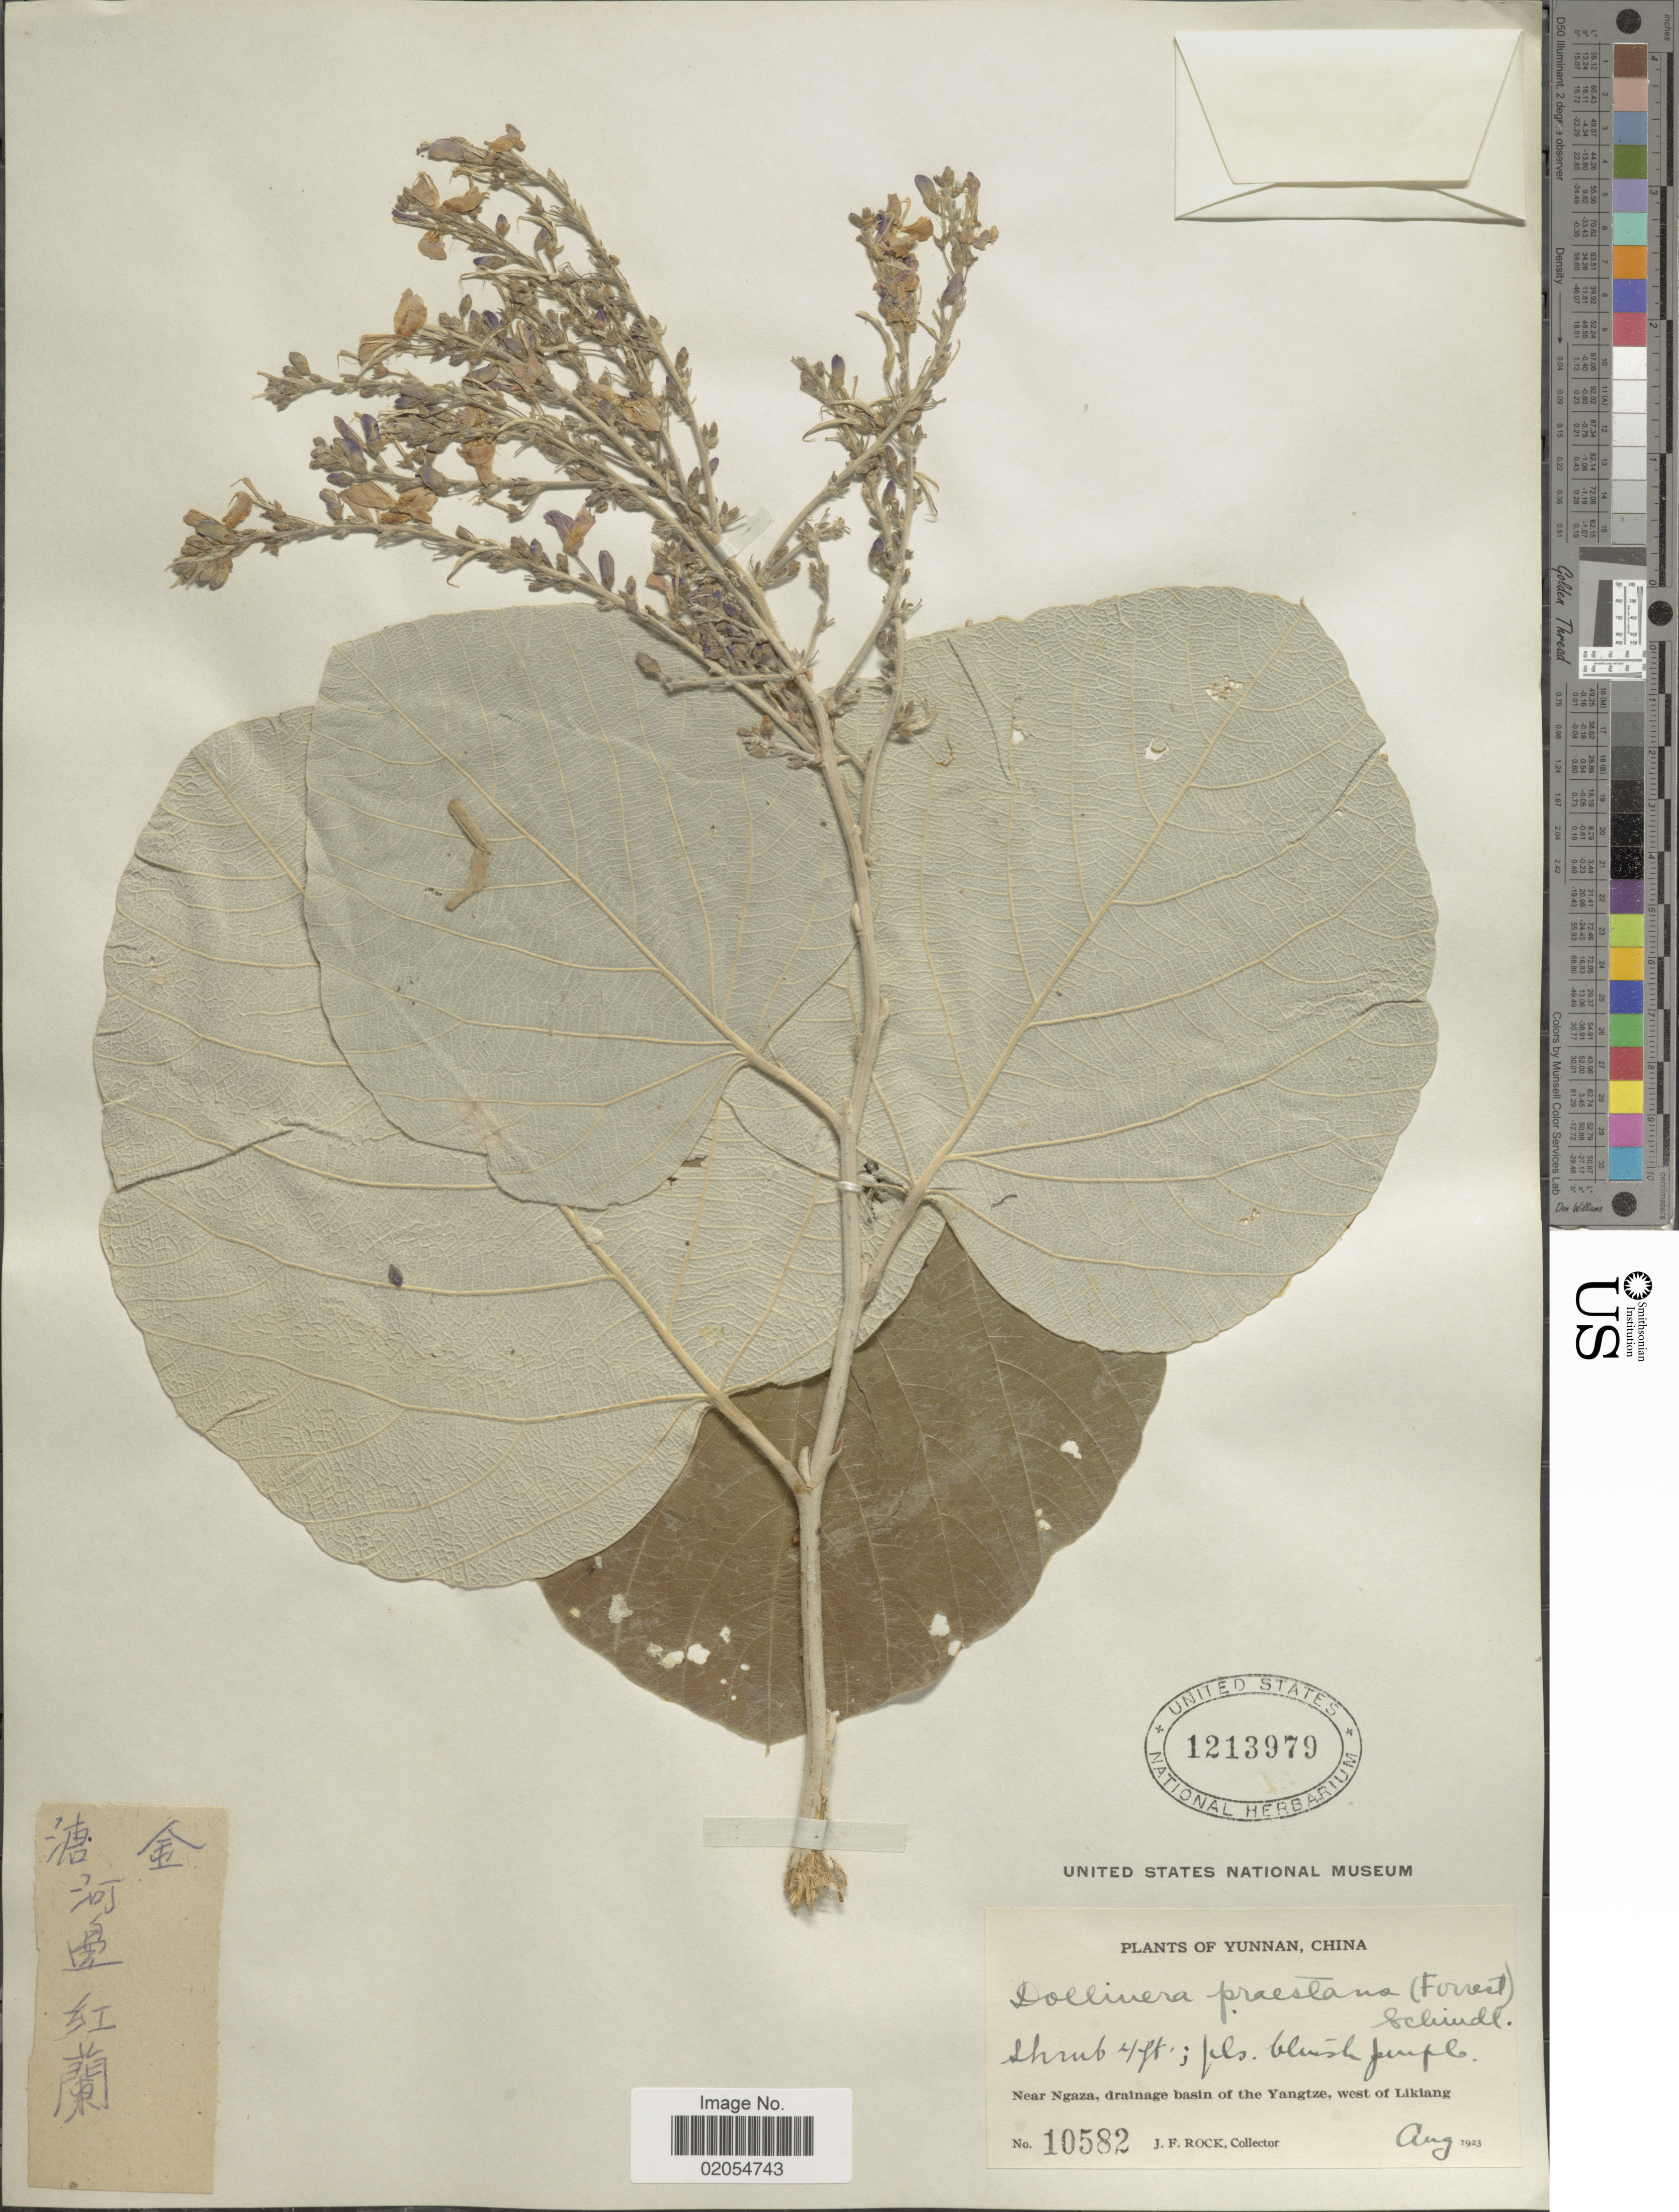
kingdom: Plantae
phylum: Tracheophyta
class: Magnoliopsida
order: Fabales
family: Fabaceae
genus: Sunhangia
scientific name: Sunhangia yunnanensis var. praestans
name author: (Forrest ex W.W. Sm.) H. Ohashi & K. Ohashi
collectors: J. Rock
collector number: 10582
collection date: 1923-08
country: China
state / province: Yunnan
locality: Near Ngaza, drainage basin of the Yangtze, west of Likiang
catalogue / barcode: US 1213979